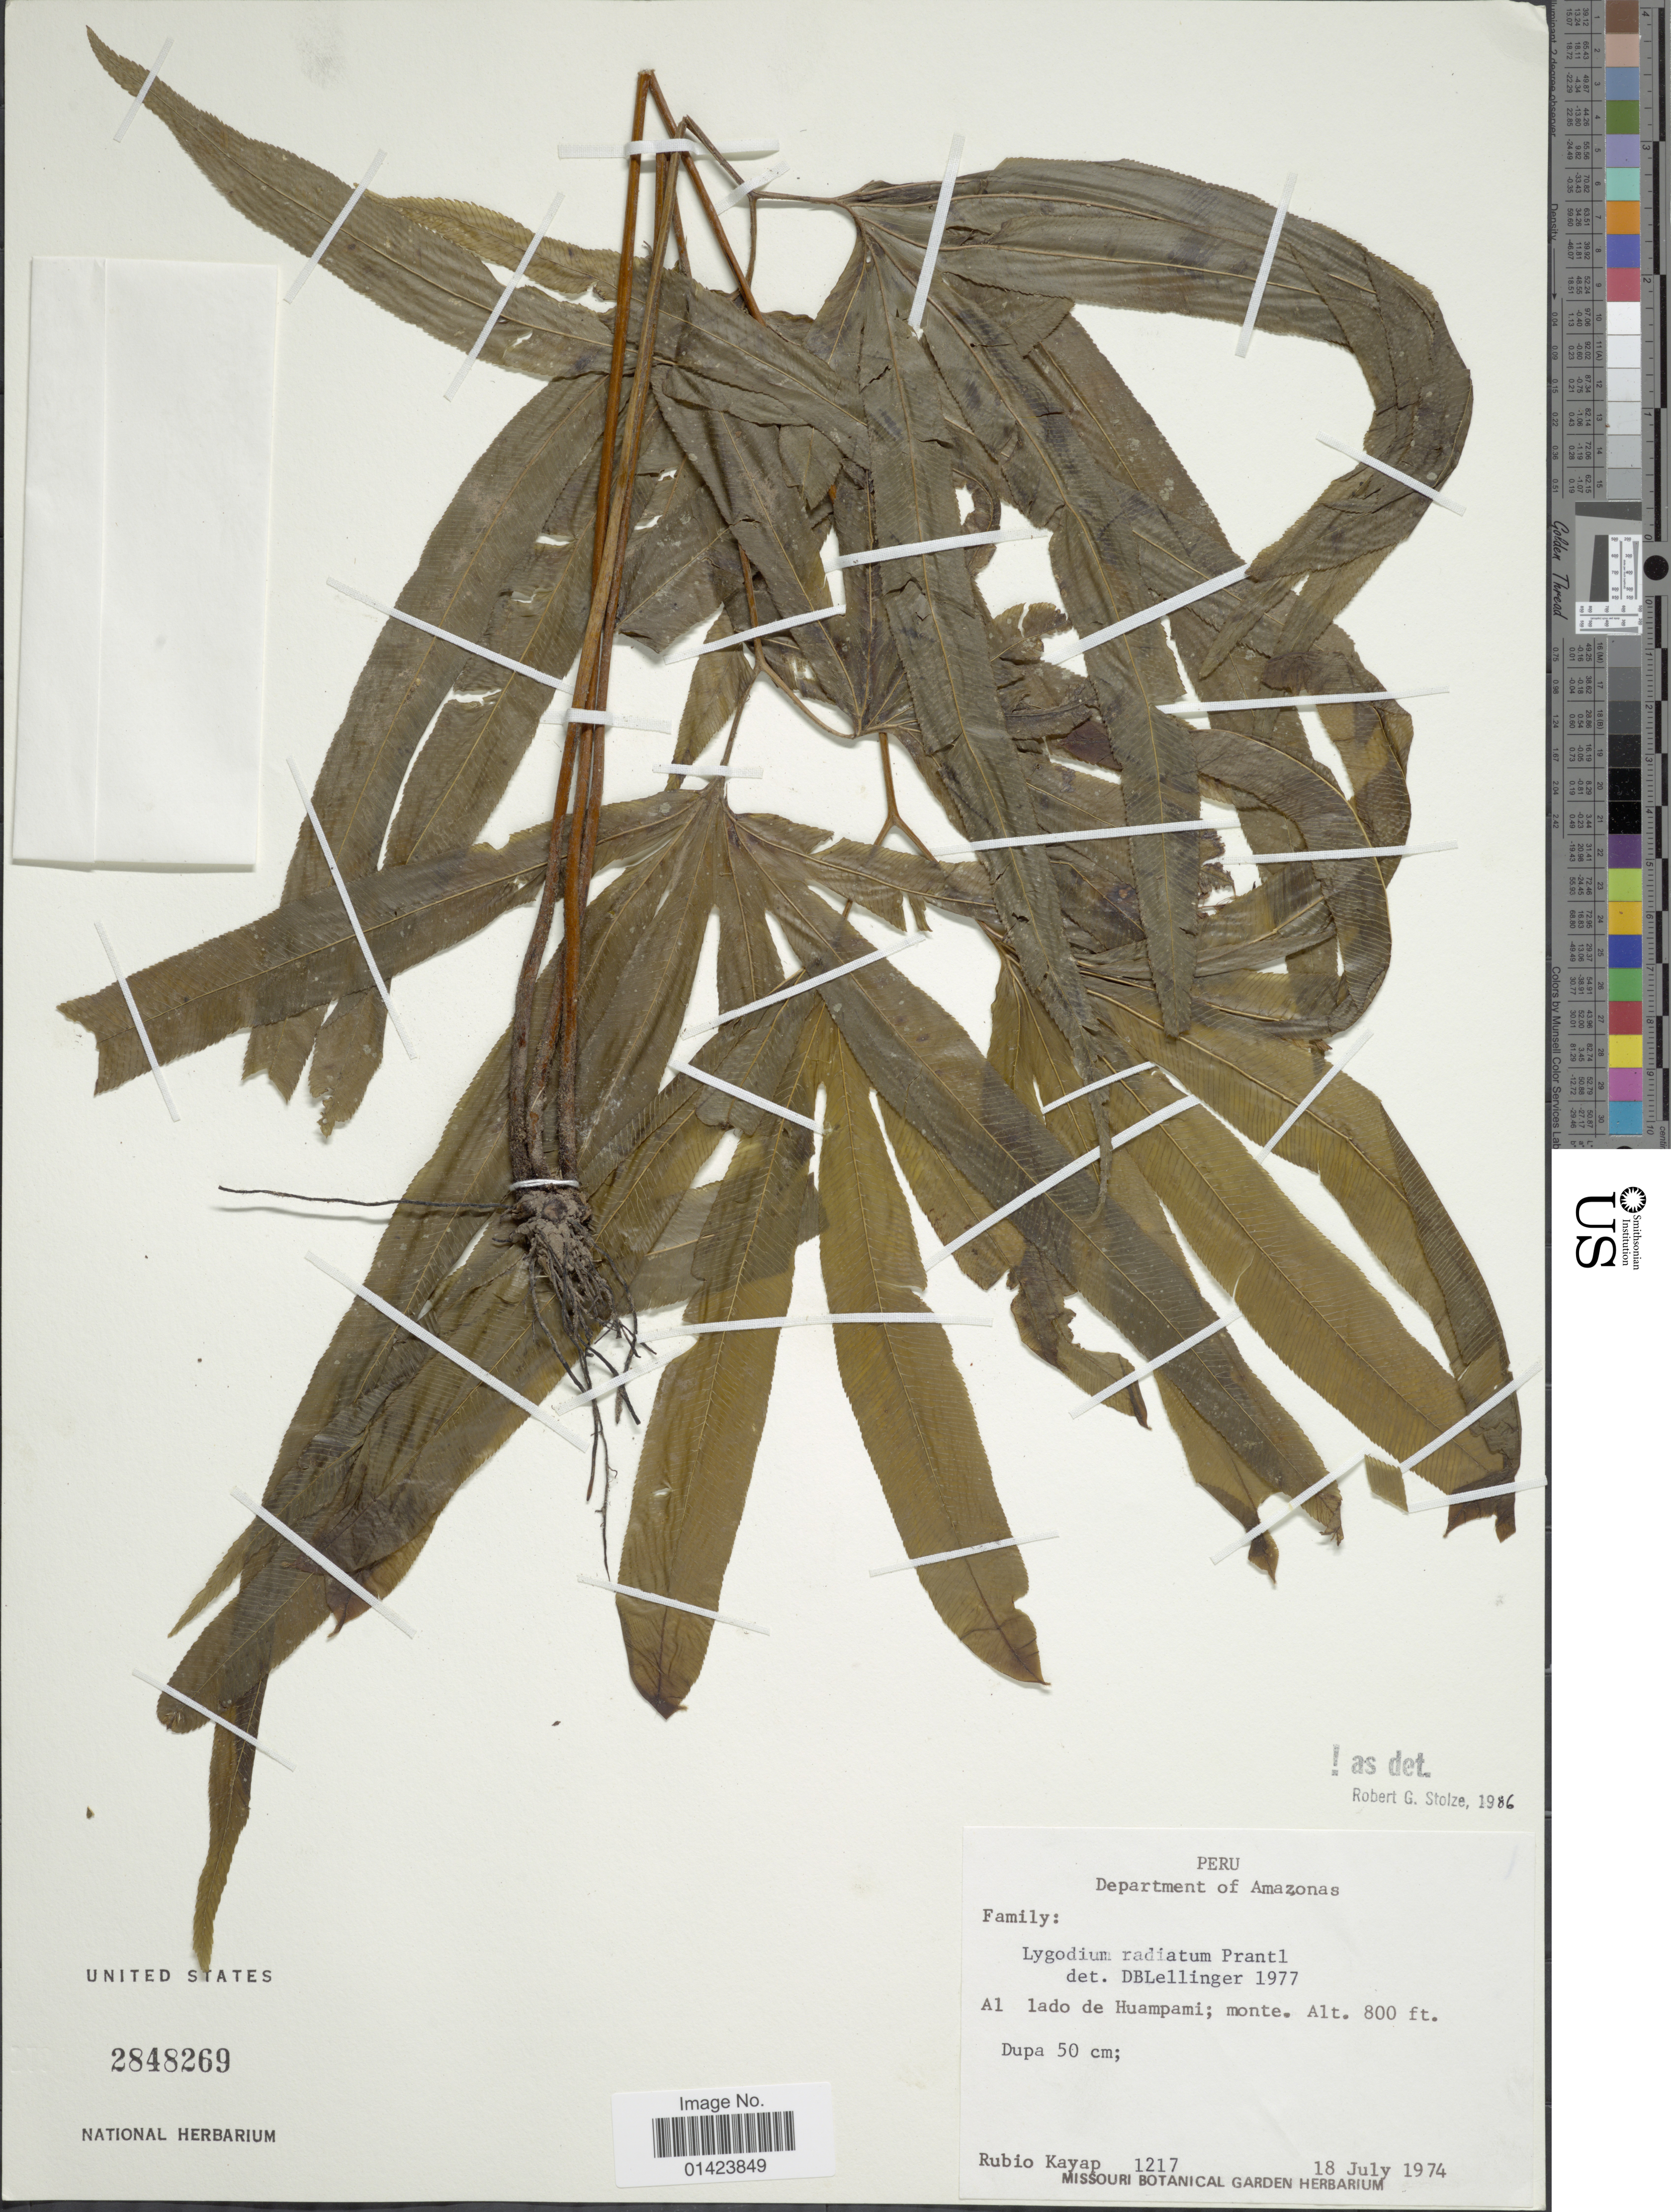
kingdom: Plantae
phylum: Tracheophyta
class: Polypodiopsida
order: Schizaeales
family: Lygodiaceae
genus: Lygodium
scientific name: Lygodium radiatum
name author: Prantl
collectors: R. Kayap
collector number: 1217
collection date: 1974-07-18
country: Peru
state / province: Amazonas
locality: Department of Amazonas, al lado de Huampami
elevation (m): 244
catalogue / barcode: US 2848269